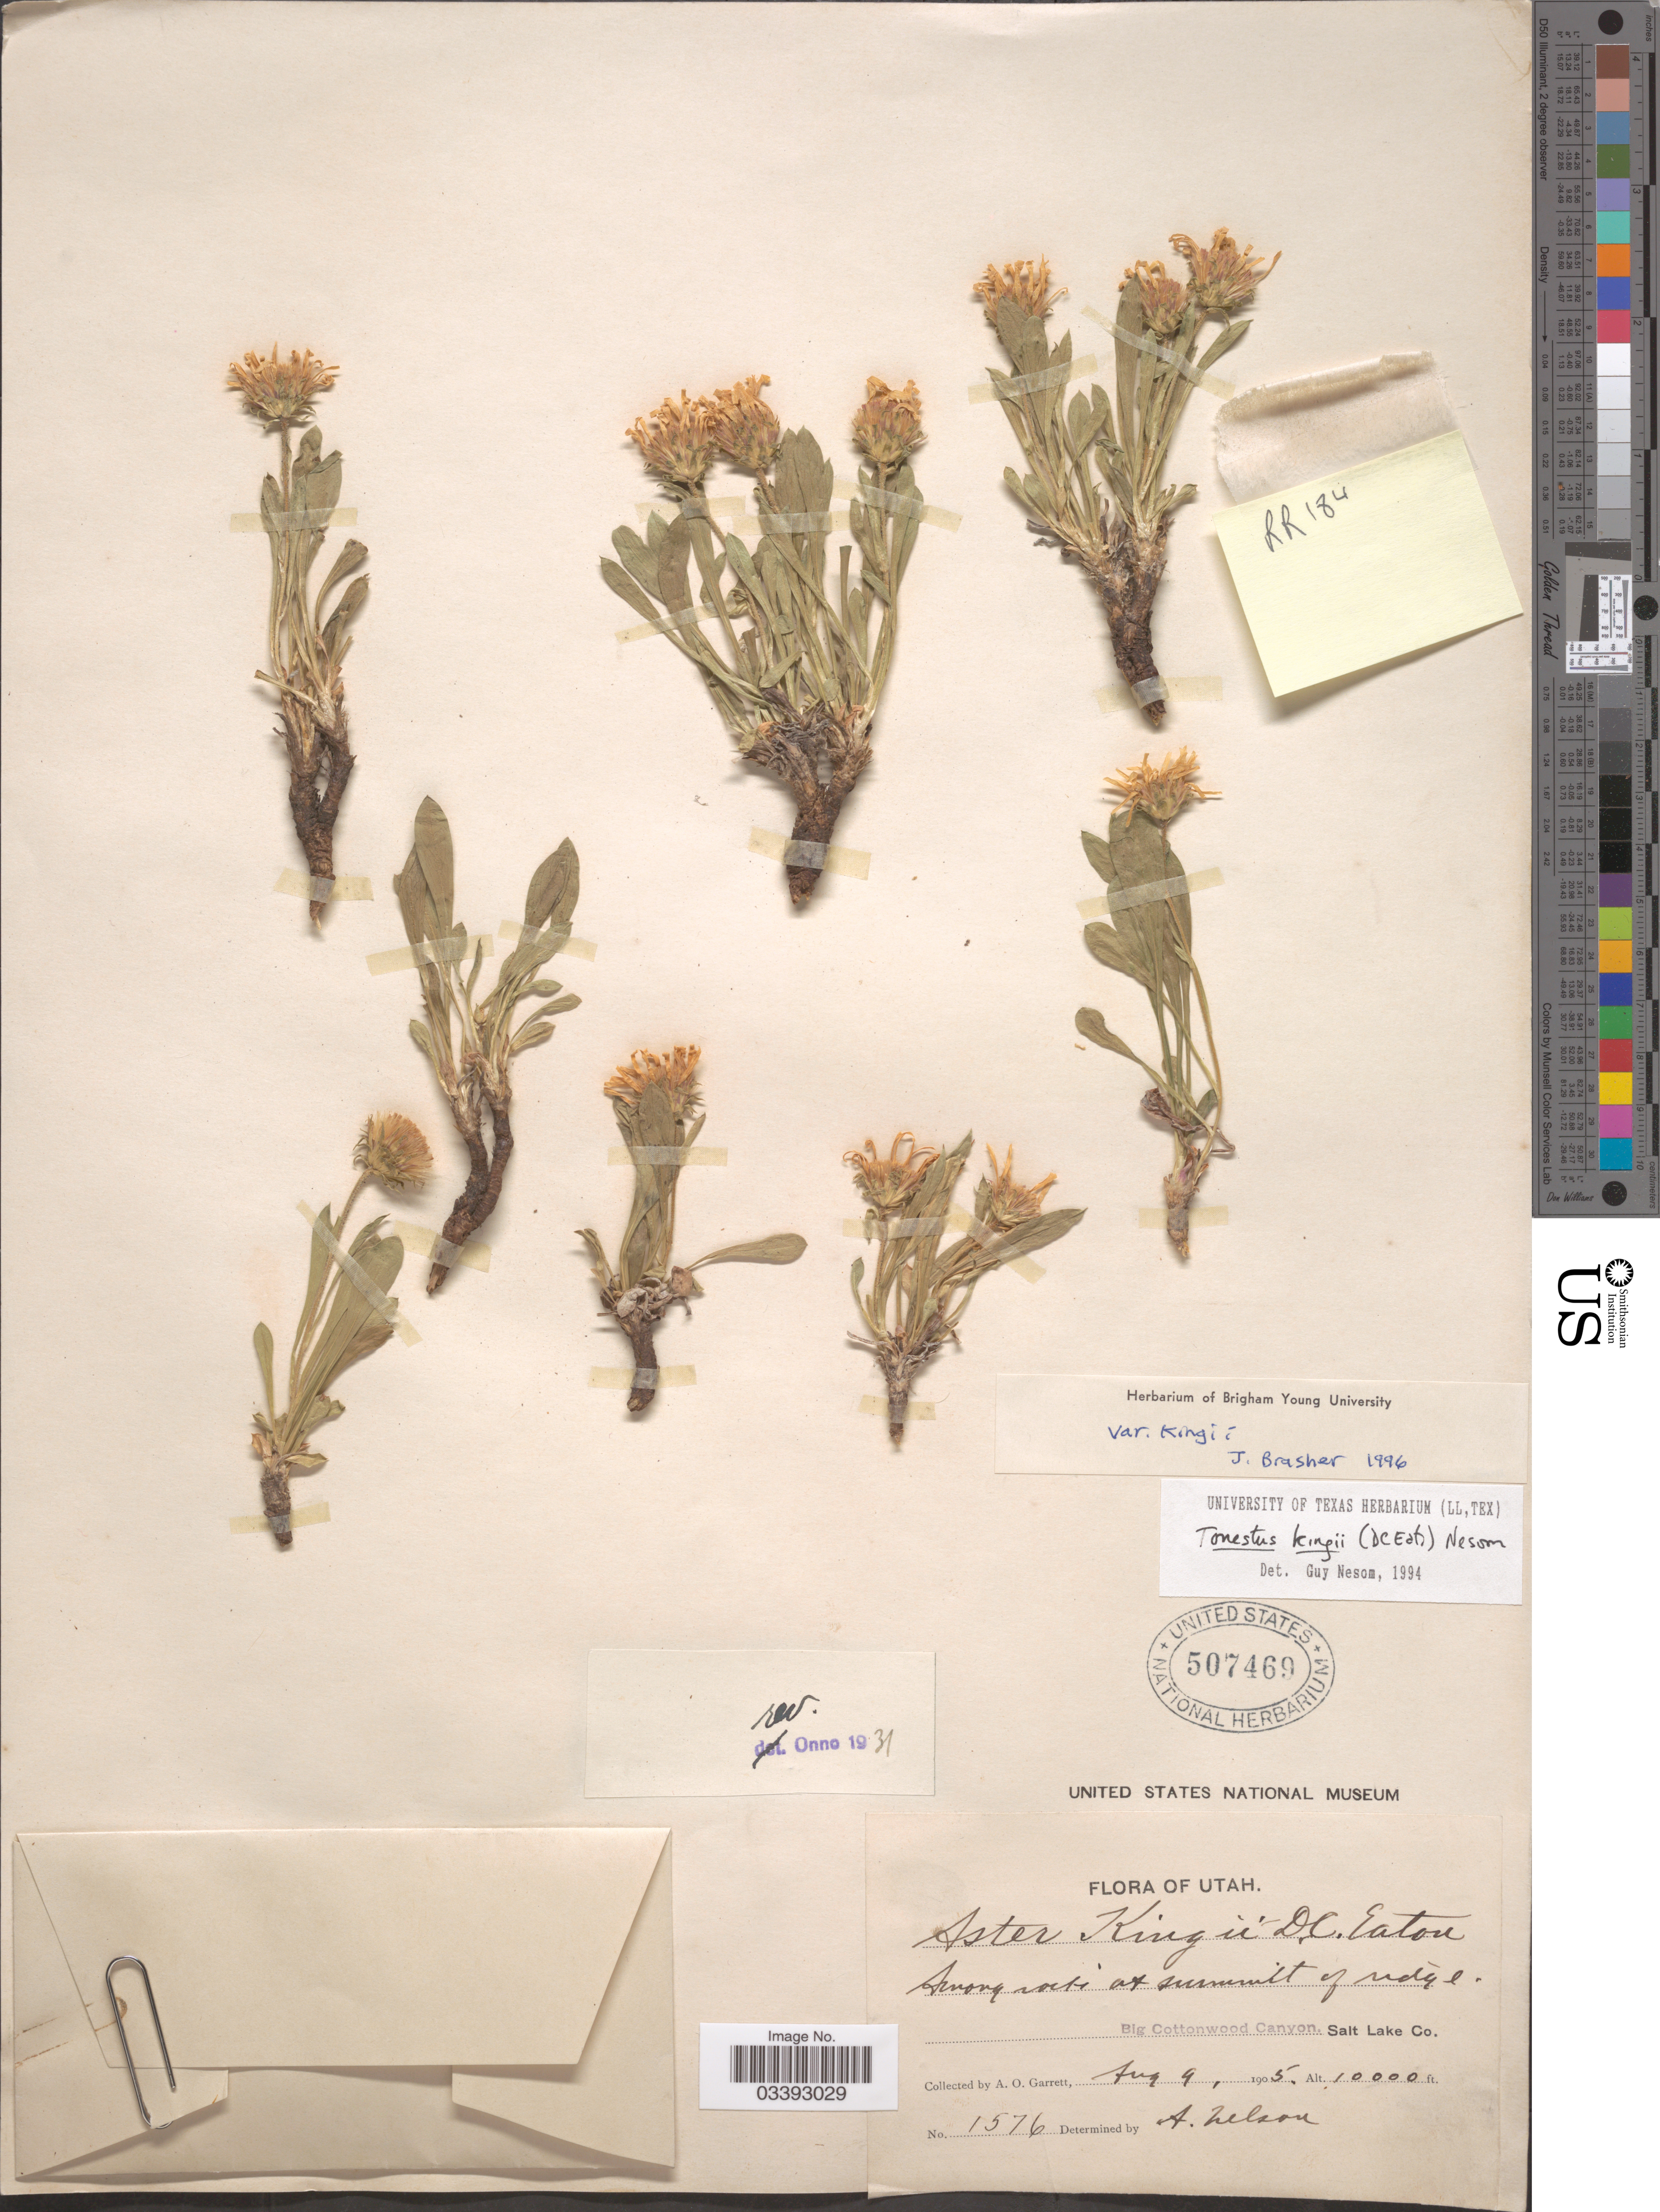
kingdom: Plantae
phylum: Tracheophyta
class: Magnoliopsida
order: Asterales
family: Asteraceae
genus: Tonestus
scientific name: Tonestus kingii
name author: (D.C. Eaton) G.L. Nesom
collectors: A. O. Garrett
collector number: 1576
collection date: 1905-08-09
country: United States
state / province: Utah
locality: Among rocks at summits of ridge. Big Cottonwood Canyon. Salt Lake Co.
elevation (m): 3048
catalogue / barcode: US 507469